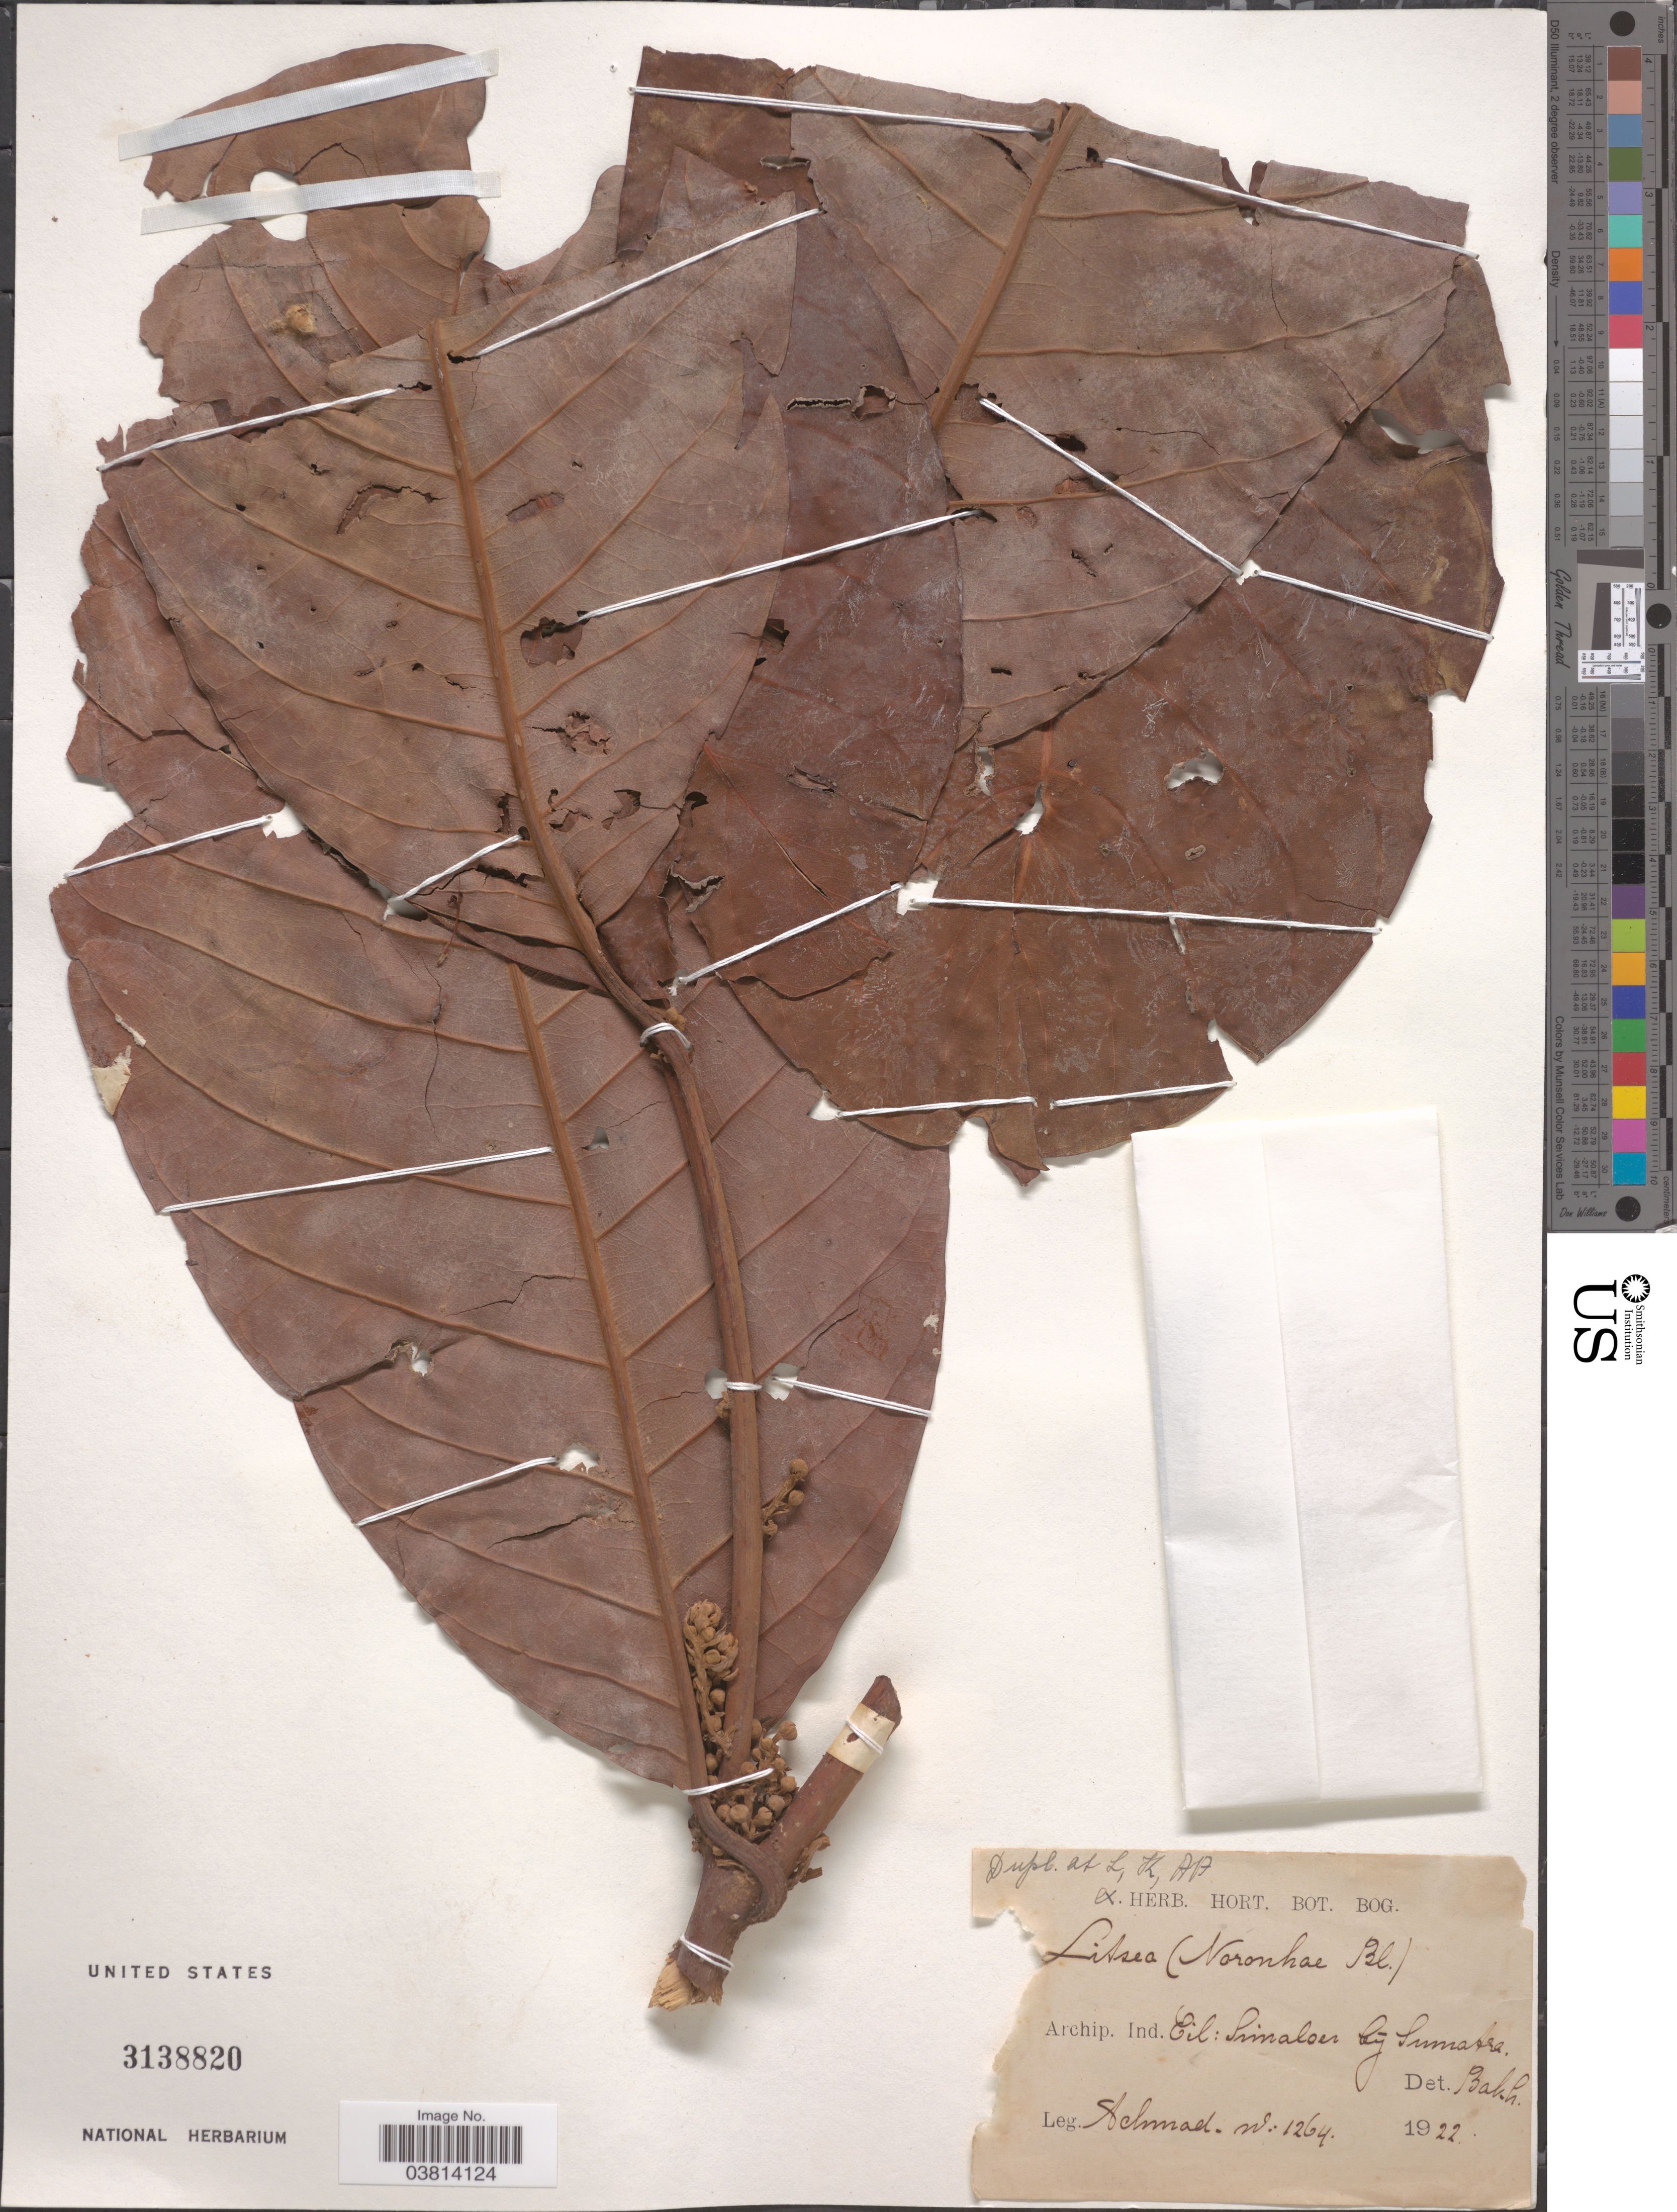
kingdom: Plantae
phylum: Tracheophyta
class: Magnoliopsida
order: Laurales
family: Lauraceae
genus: Litsea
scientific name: Litsea noronhae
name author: Blume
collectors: -- Achmad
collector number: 1264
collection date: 1922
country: Indonesia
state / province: Sumatra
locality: Archip. Ind. Eil: Simaloer bij Sumatra.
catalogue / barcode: US 3138820